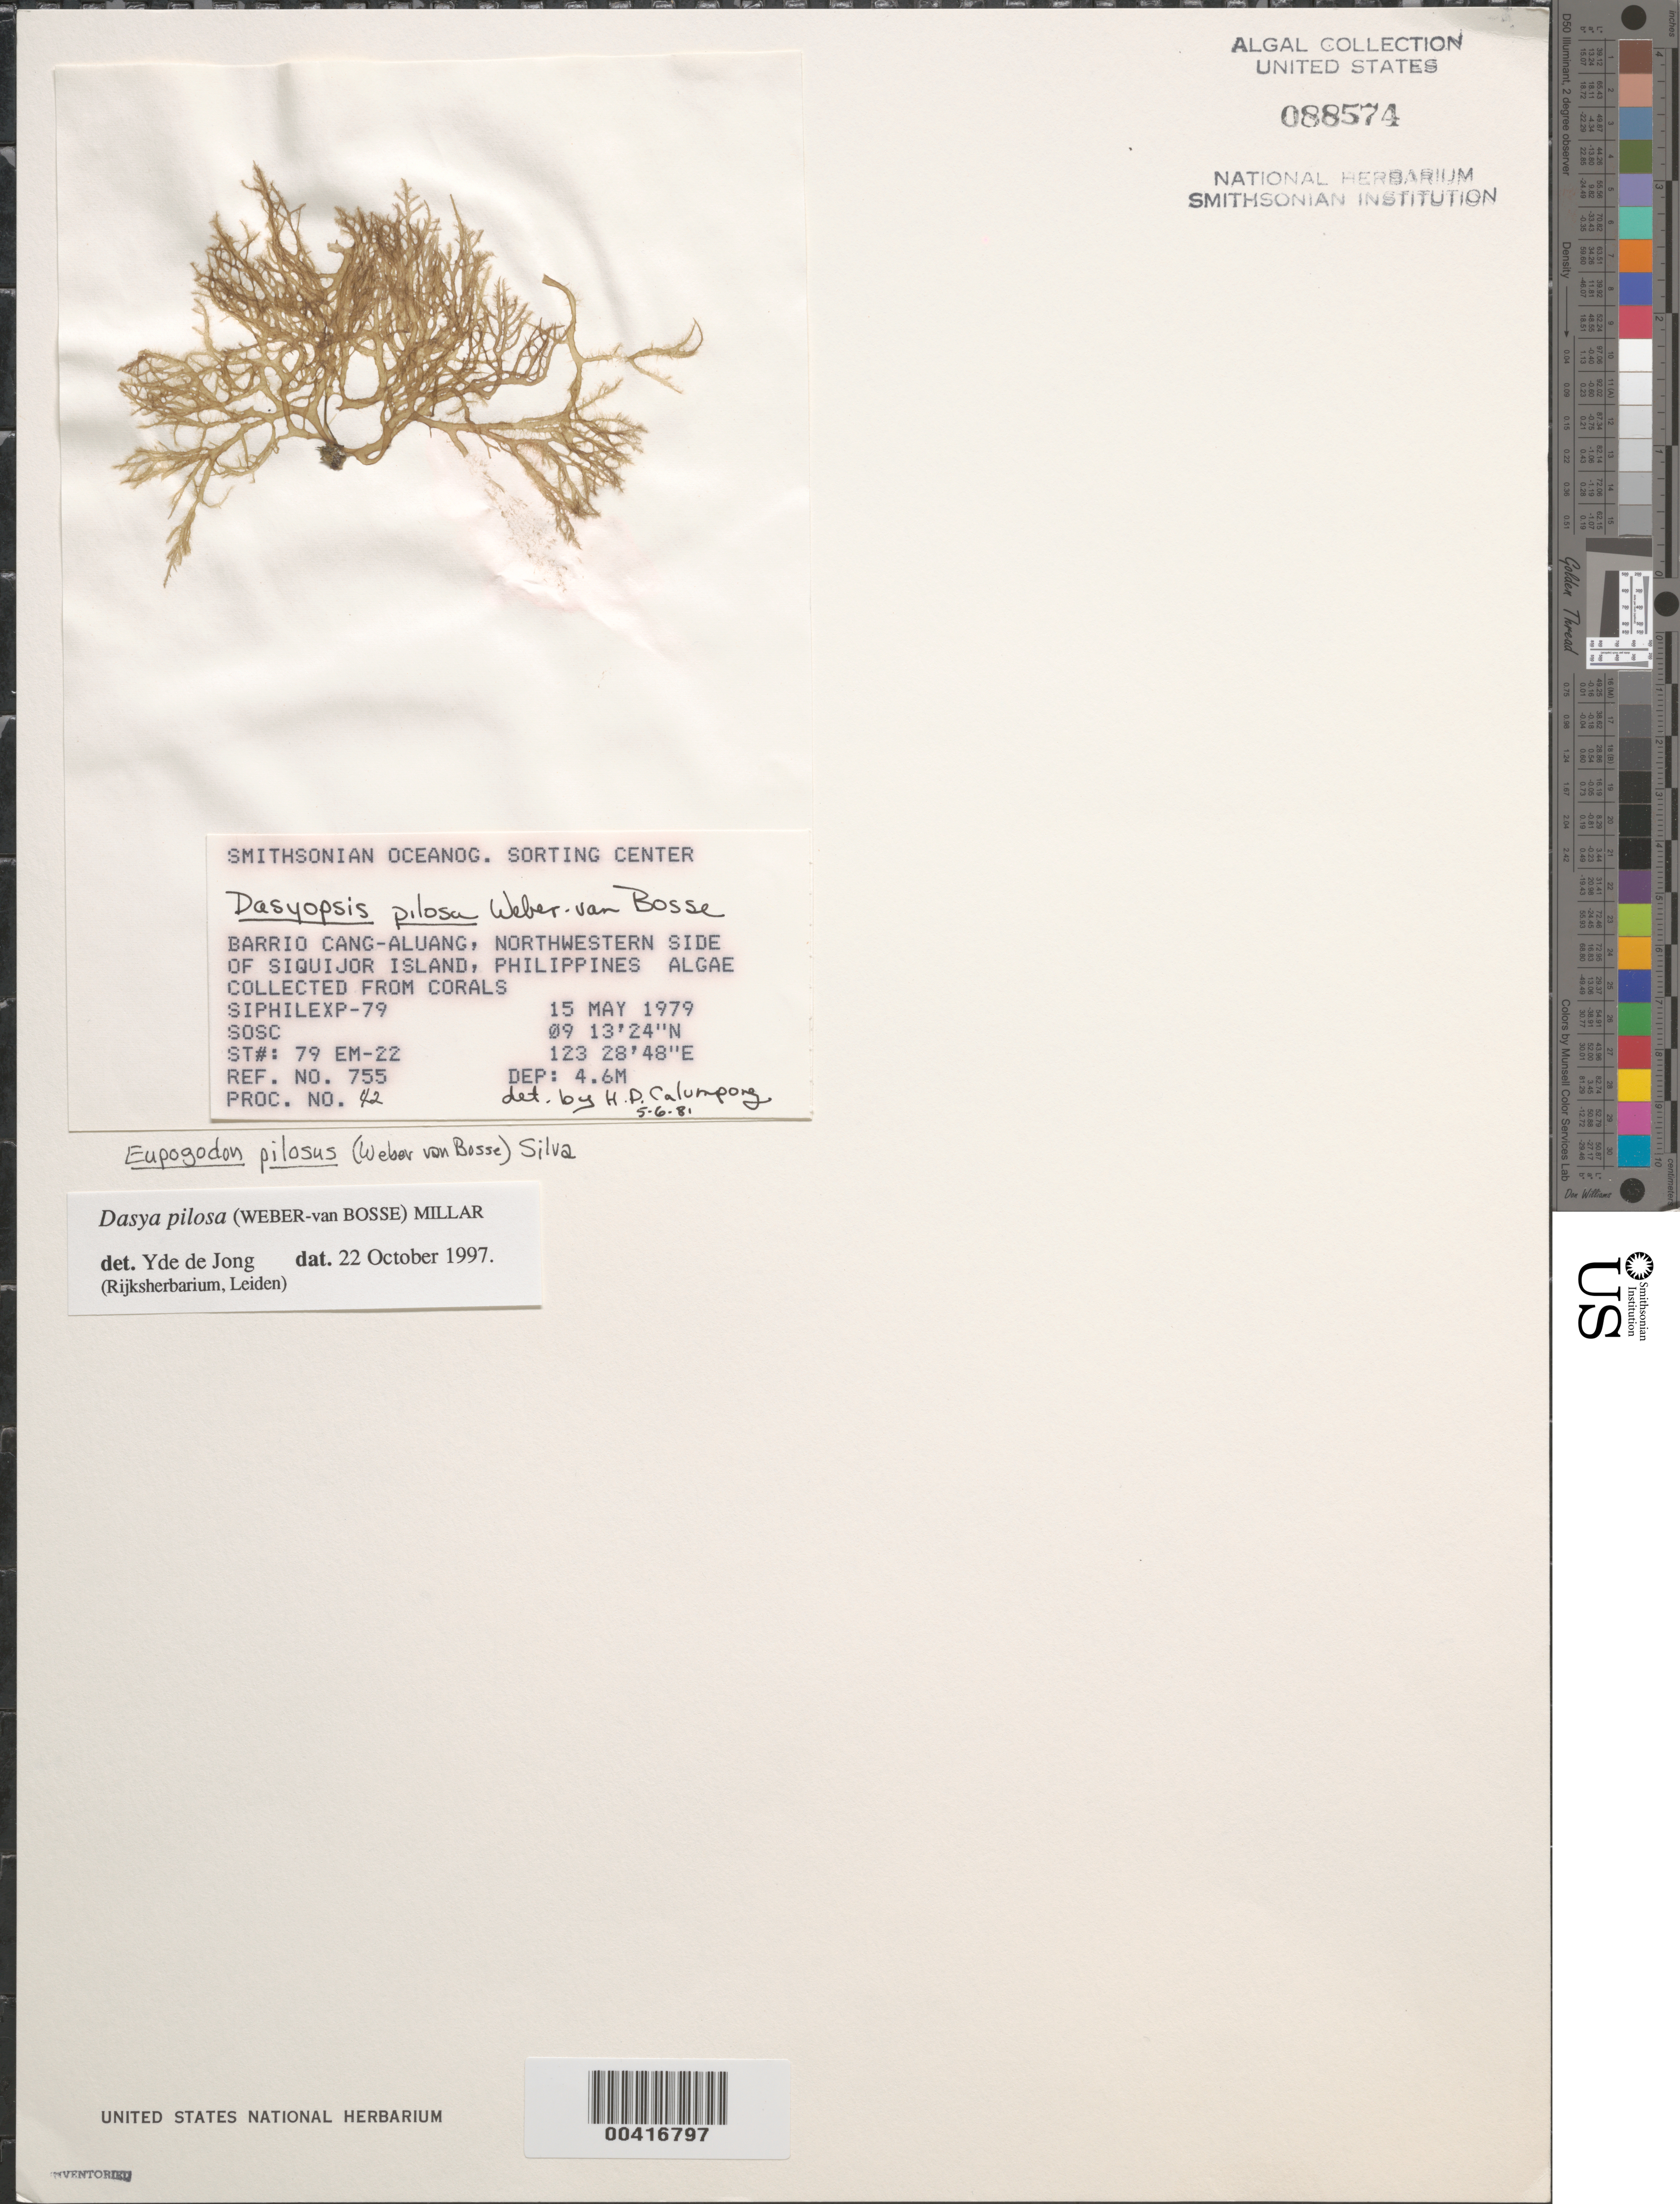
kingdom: Plantae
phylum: Rhodophyta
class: Florideophyceae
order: Ceramiales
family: Dasyaceae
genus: Dasya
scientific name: Dasya anastomosans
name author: (Weber Bosse) M.J. Wynne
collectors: SOSC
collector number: Station 79 Em-22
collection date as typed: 15 May 1979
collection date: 1979-05-15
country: Philippines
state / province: Central Visayas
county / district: Siquijor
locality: Visayan, Barrio cang-aluang, siquijor island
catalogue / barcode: US 88574